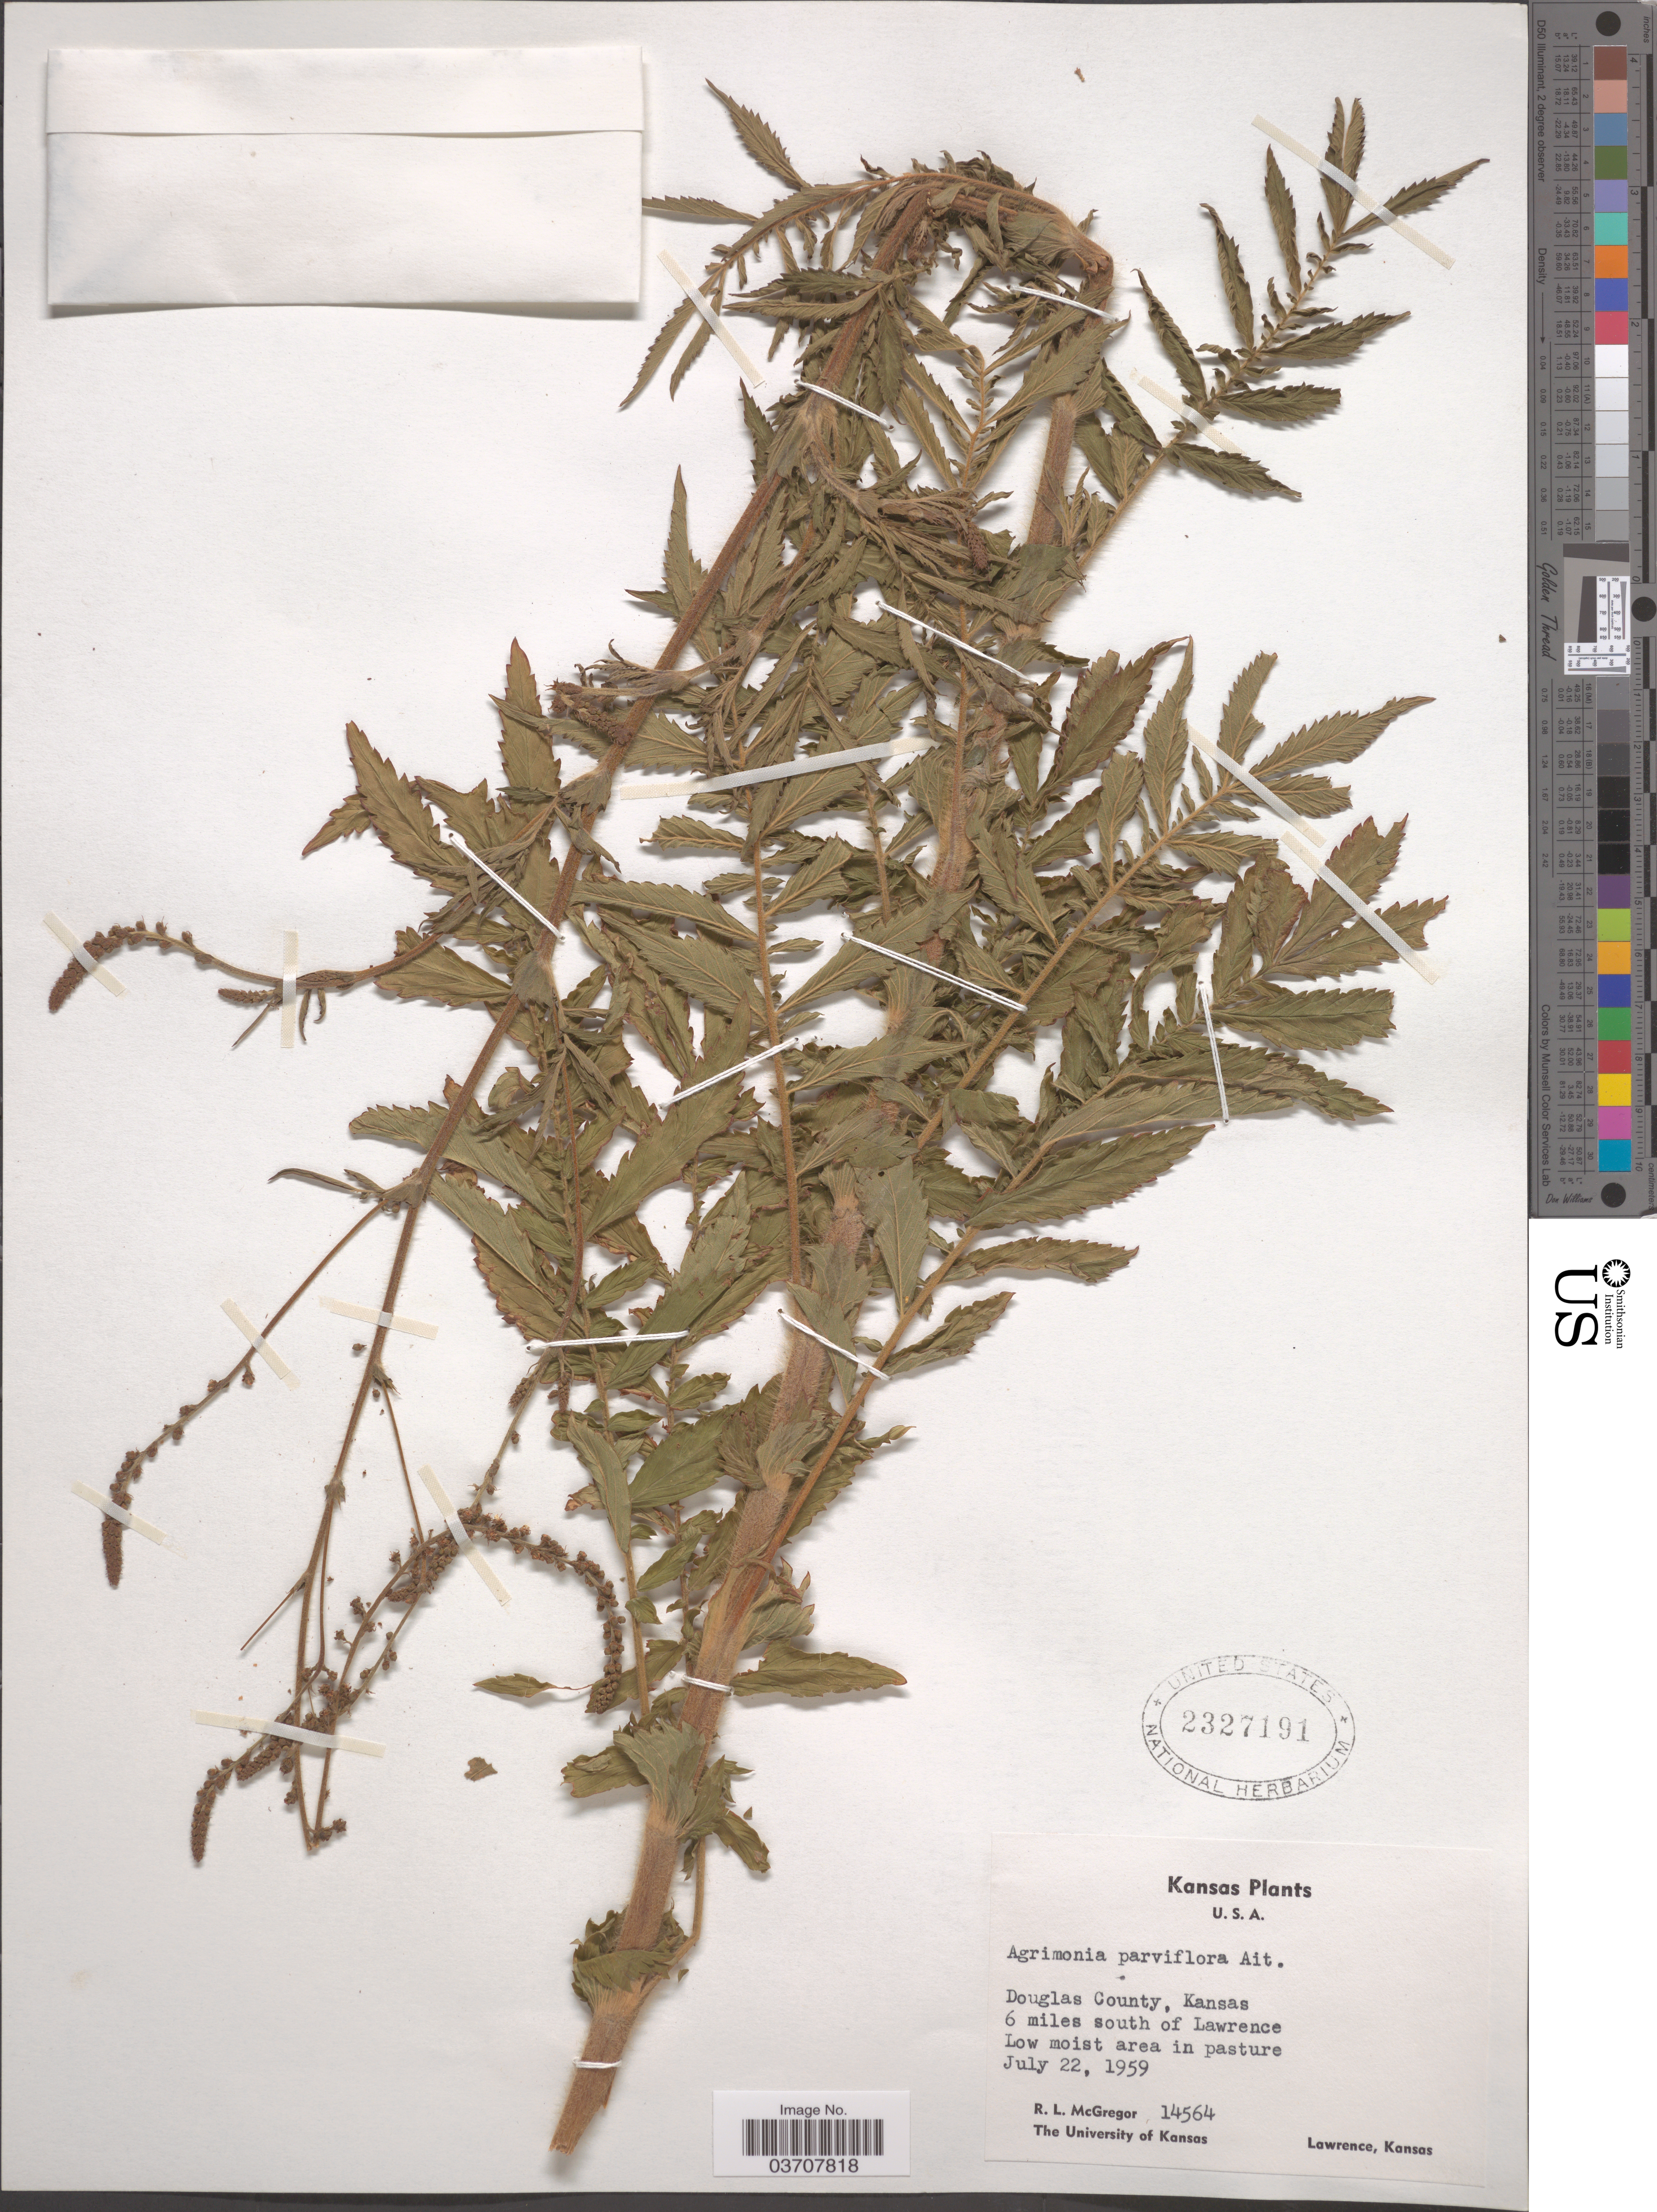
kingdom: Plantae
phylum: Tracheophyta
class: Magnoliopsida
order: Rosales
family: Rosaceae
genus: Agrimonia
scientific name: Agrimonia parviflora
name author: Aiton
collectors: R. McGregor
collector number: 14564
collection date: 1959-07-22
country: United States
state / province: Kansas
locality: Douglas County. 6 miles south of Lawrence.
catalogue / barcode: US 2327191